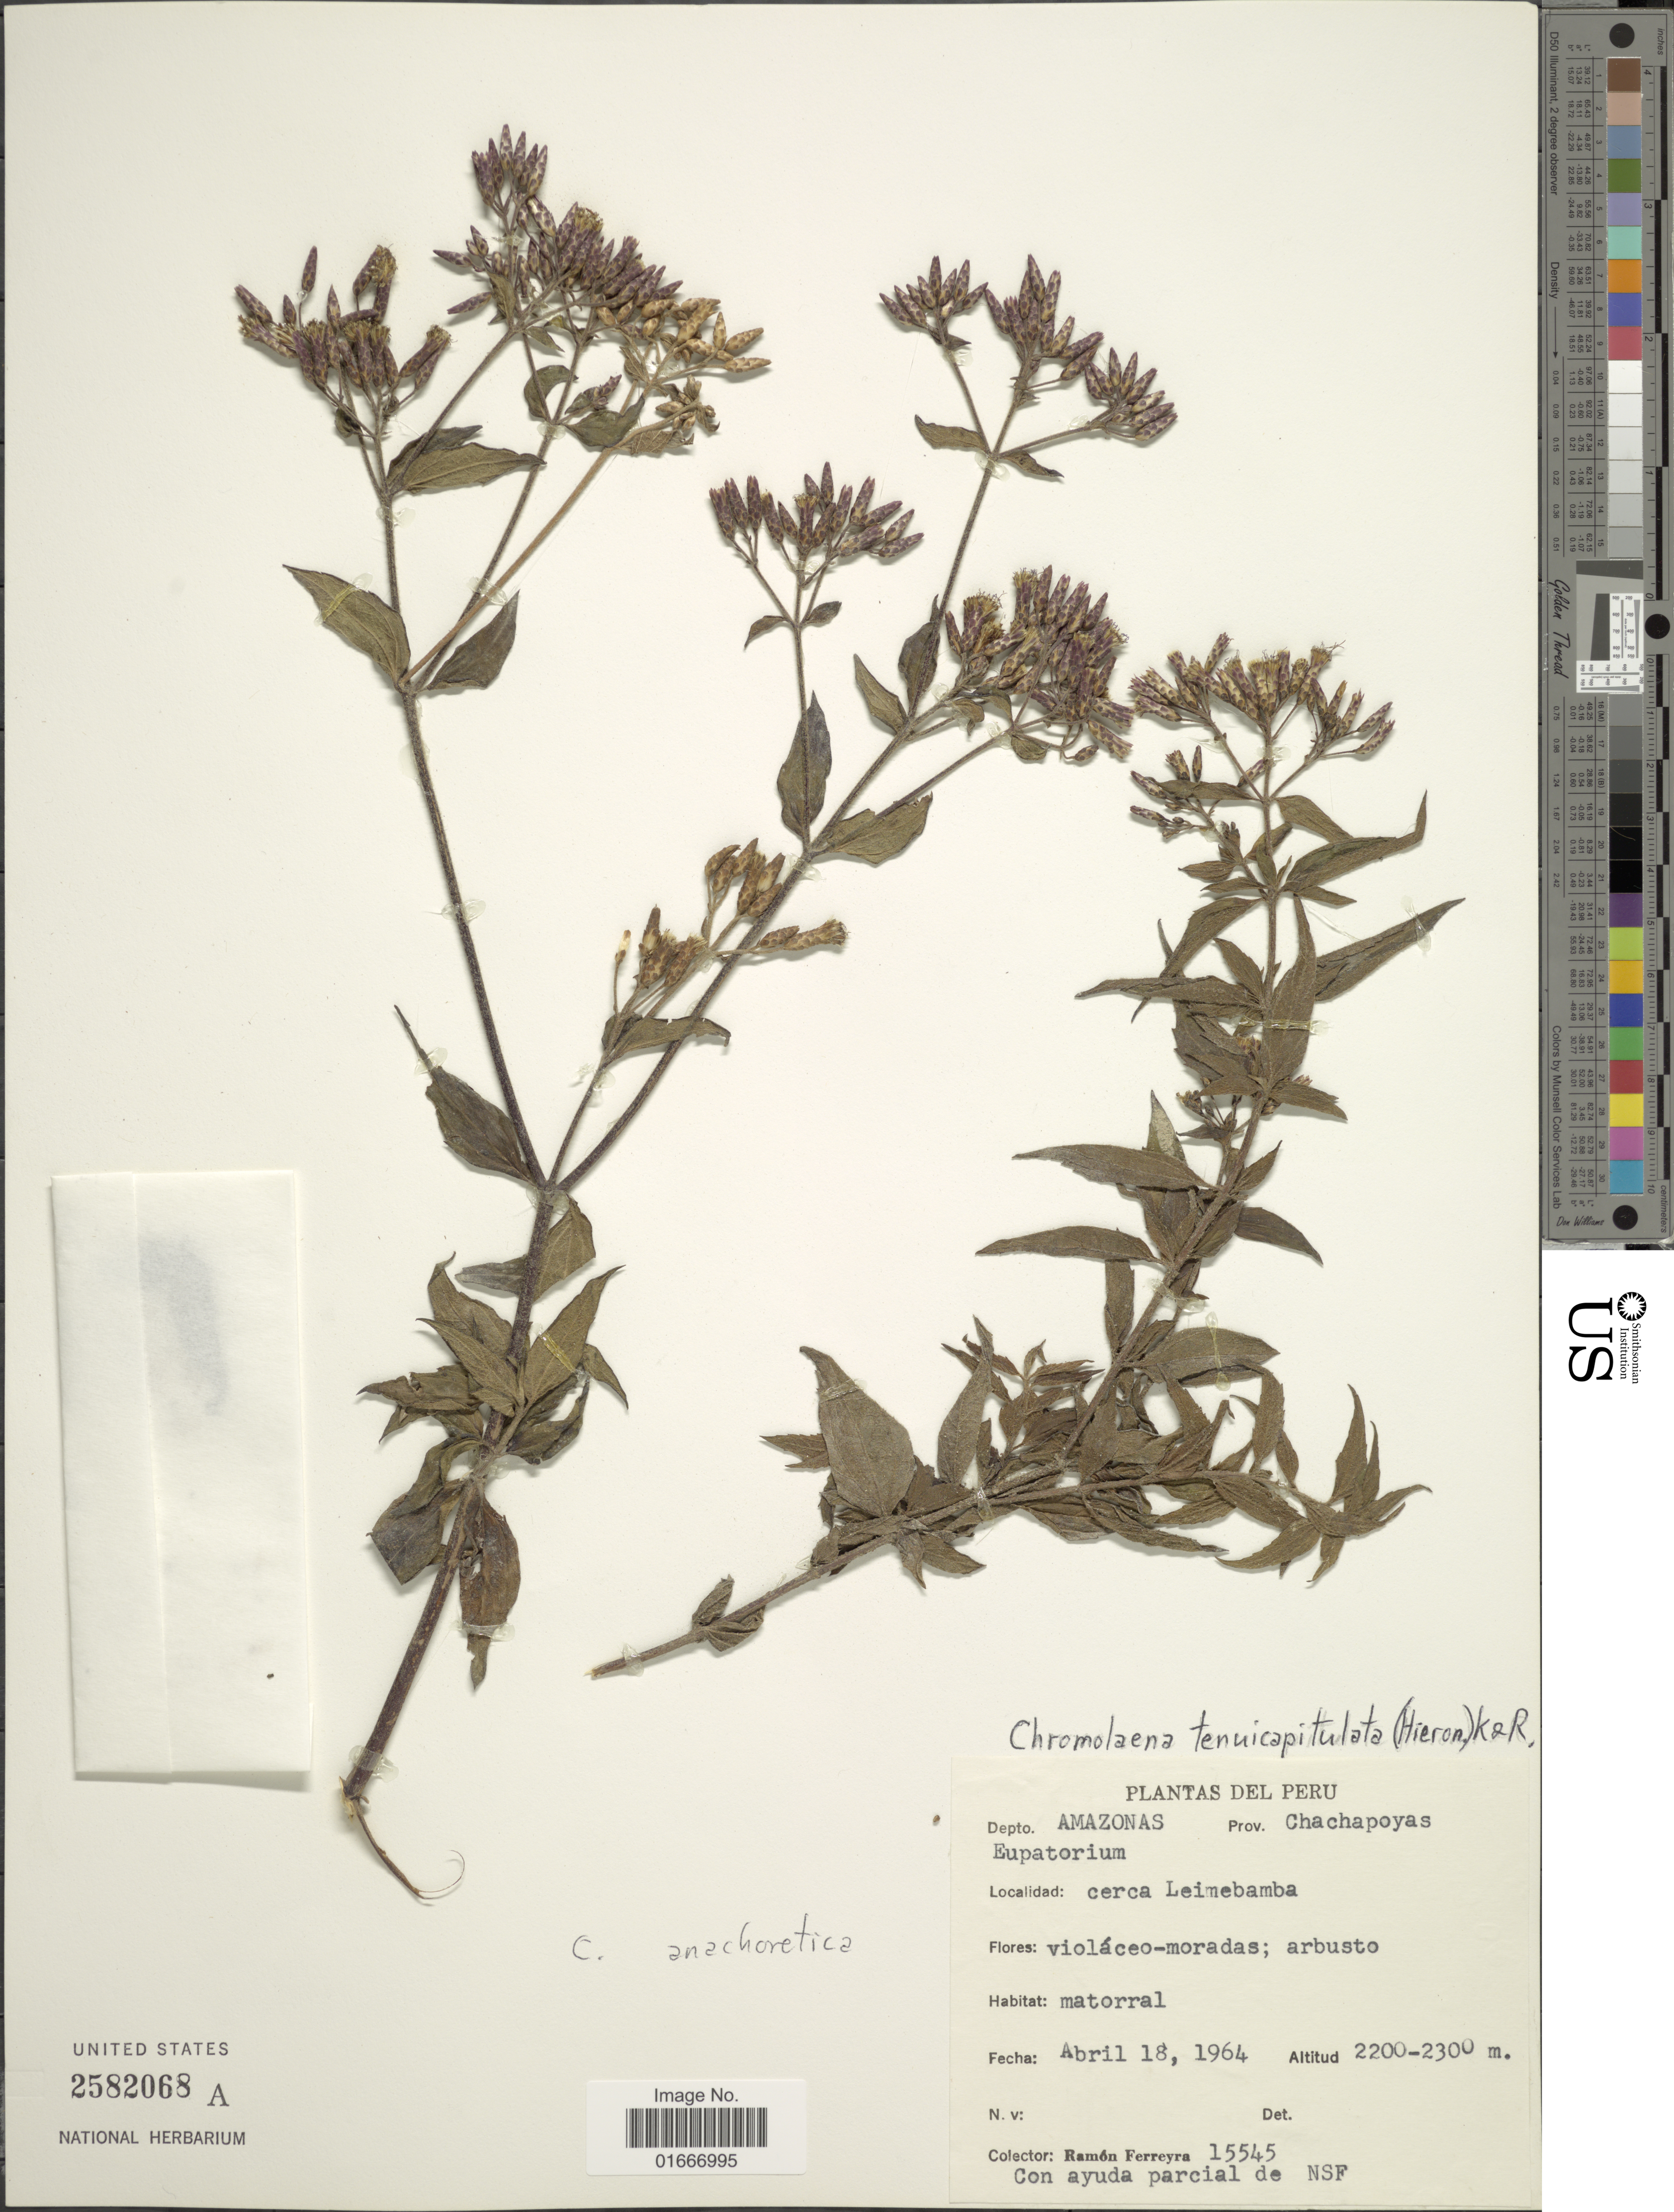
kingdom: Plantae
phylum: Tracheophyta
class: Magnoliopsida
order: Asterales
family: Asteraceae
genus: Chromolaena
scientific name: Chromolaena anachoretica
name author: (B.L. Rob.) R.M. King & H. Rob.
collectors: R. A. Ferreyra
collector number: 15545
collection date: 1964-04-18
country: Peru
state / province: Amazonas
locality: Peru. Depto. Amazonas. Prov. Chachapoyas. cerca Leimebamba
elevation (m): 2200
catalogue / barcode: US 2582068A